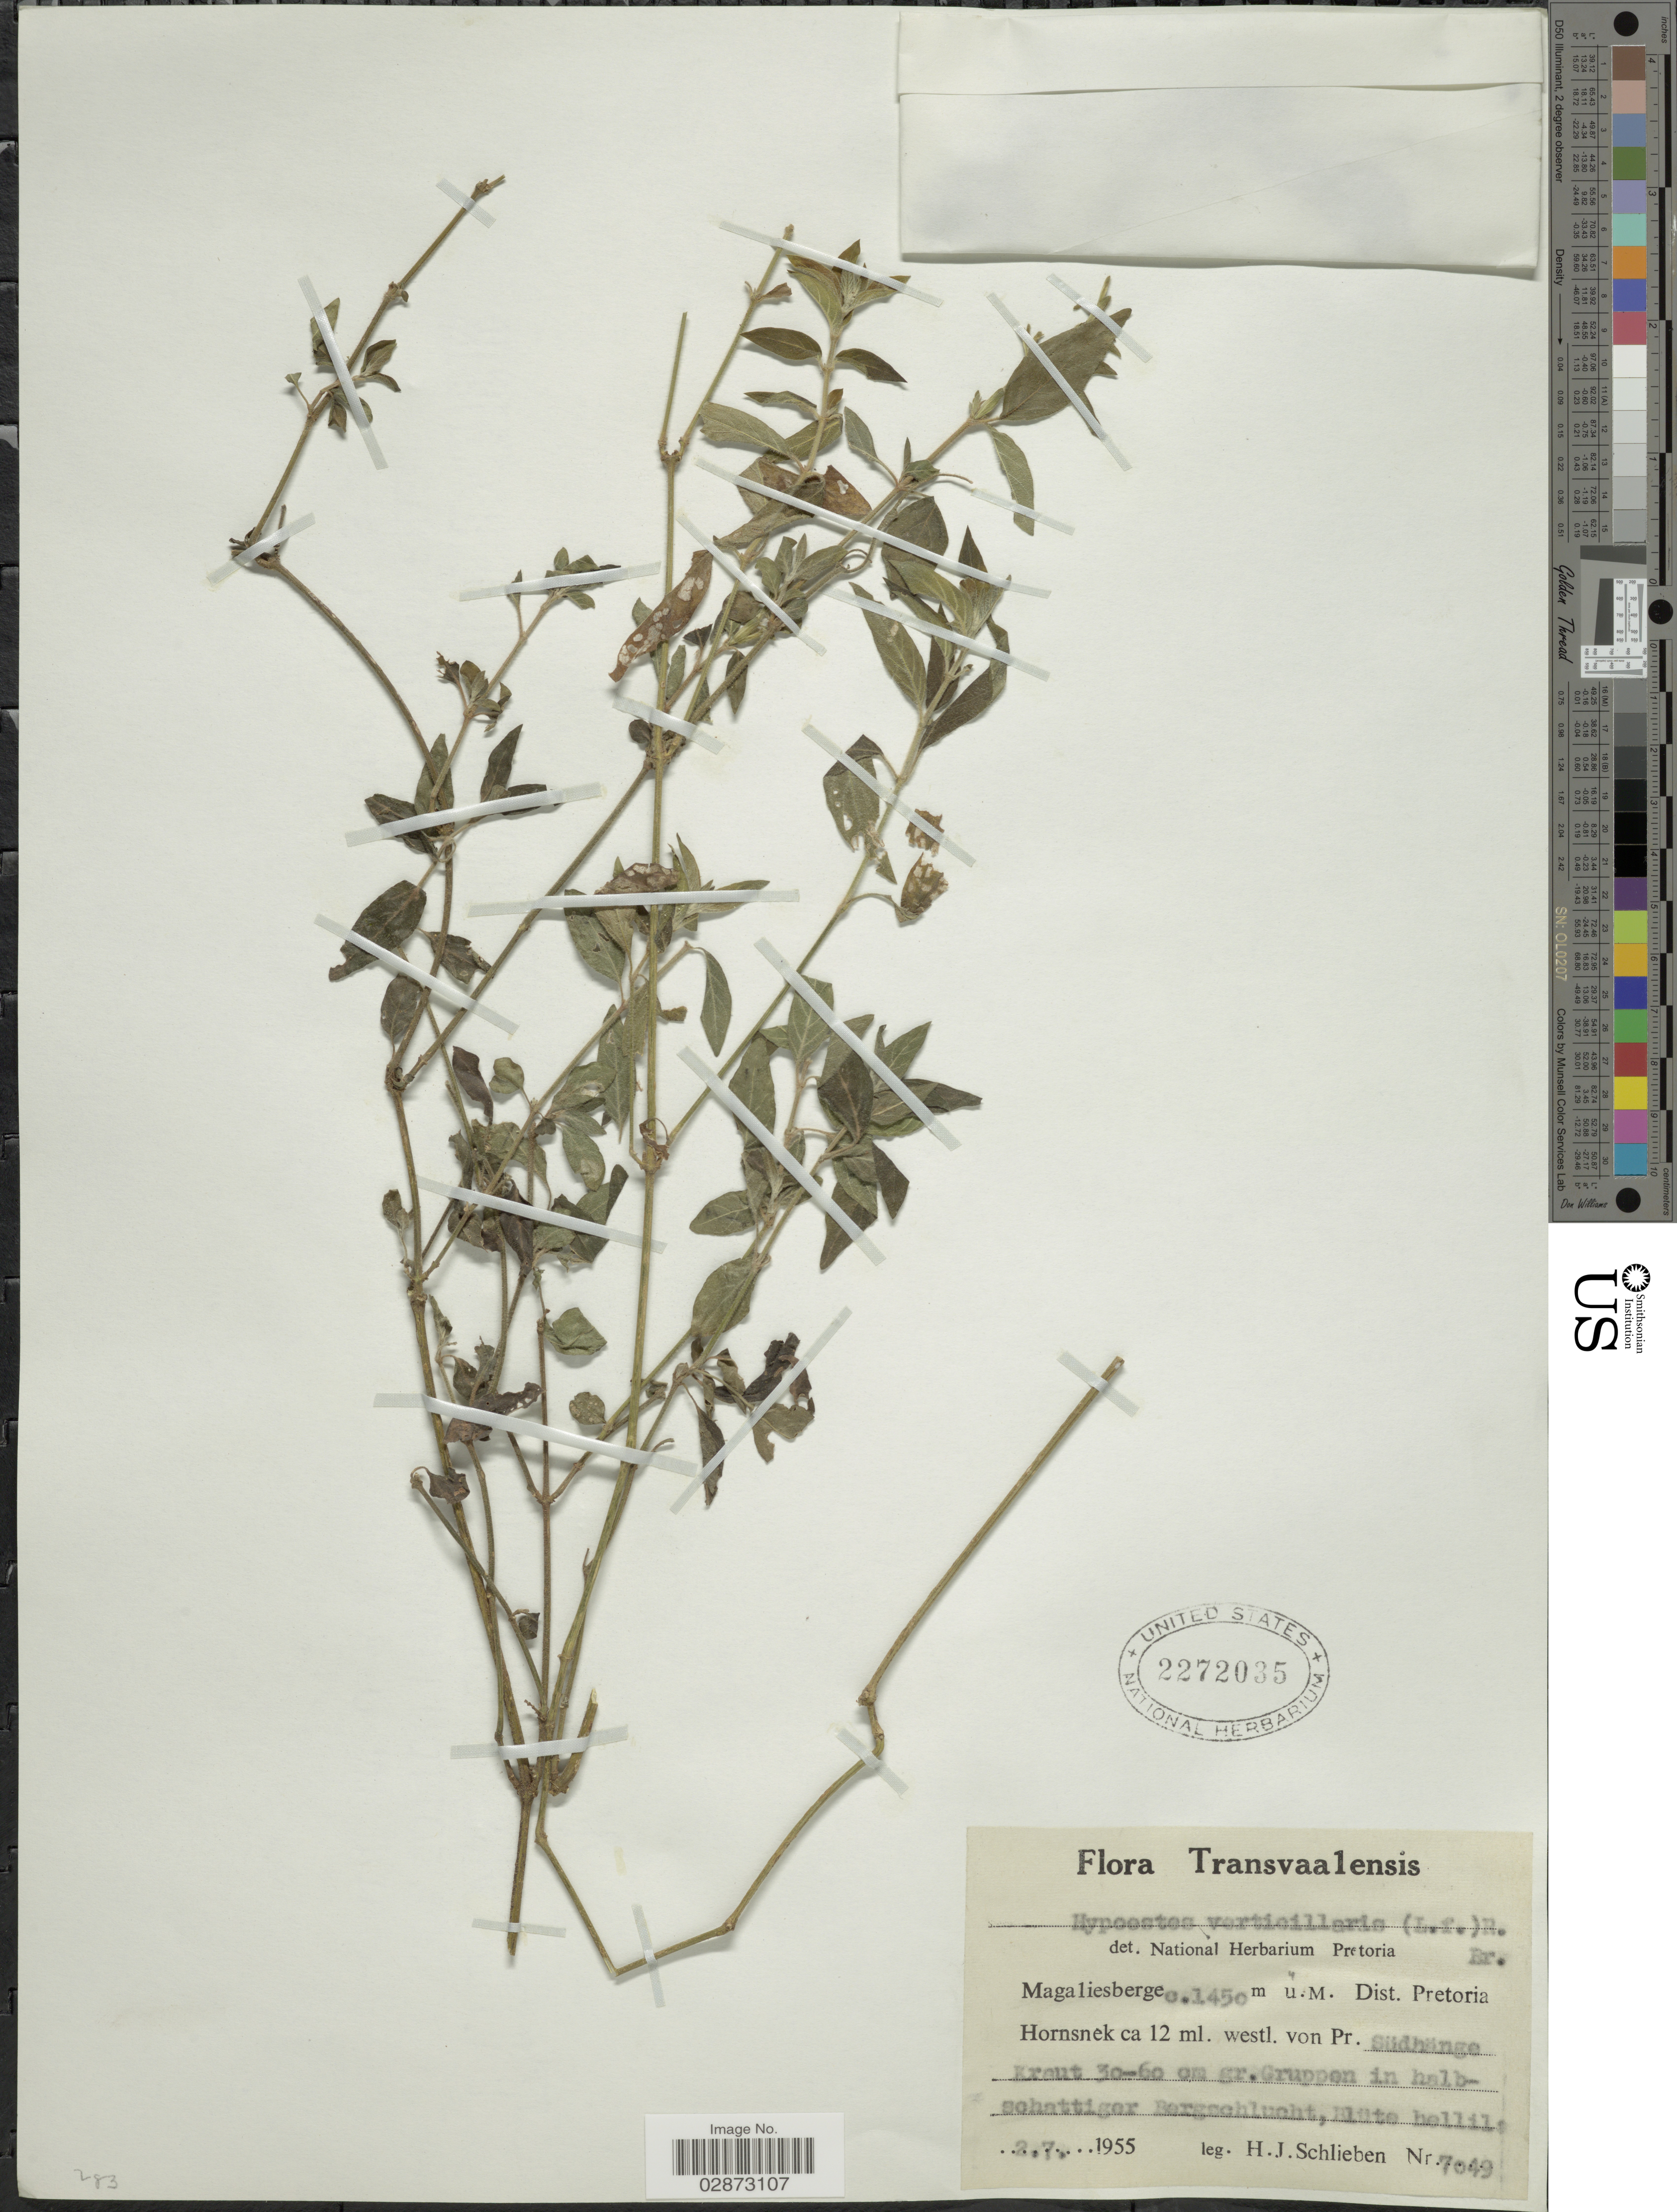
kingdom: Plantae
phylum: Tracheophyta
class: Magnoliopsida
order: Lamiales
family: Acanthaceae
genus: Hypoestes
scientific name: Hypoestes verticillaris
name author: (L. f.) Sol.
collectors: H. J. Schlieben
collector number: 7049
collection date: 1955-07-02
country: South Africa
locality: Transvaalensis. Magaliesberge. Distr. Pretoria. Hornsnek ca 12 ml. westl. von Pr. Südhange.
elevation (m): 1450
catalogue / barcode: US 2272035